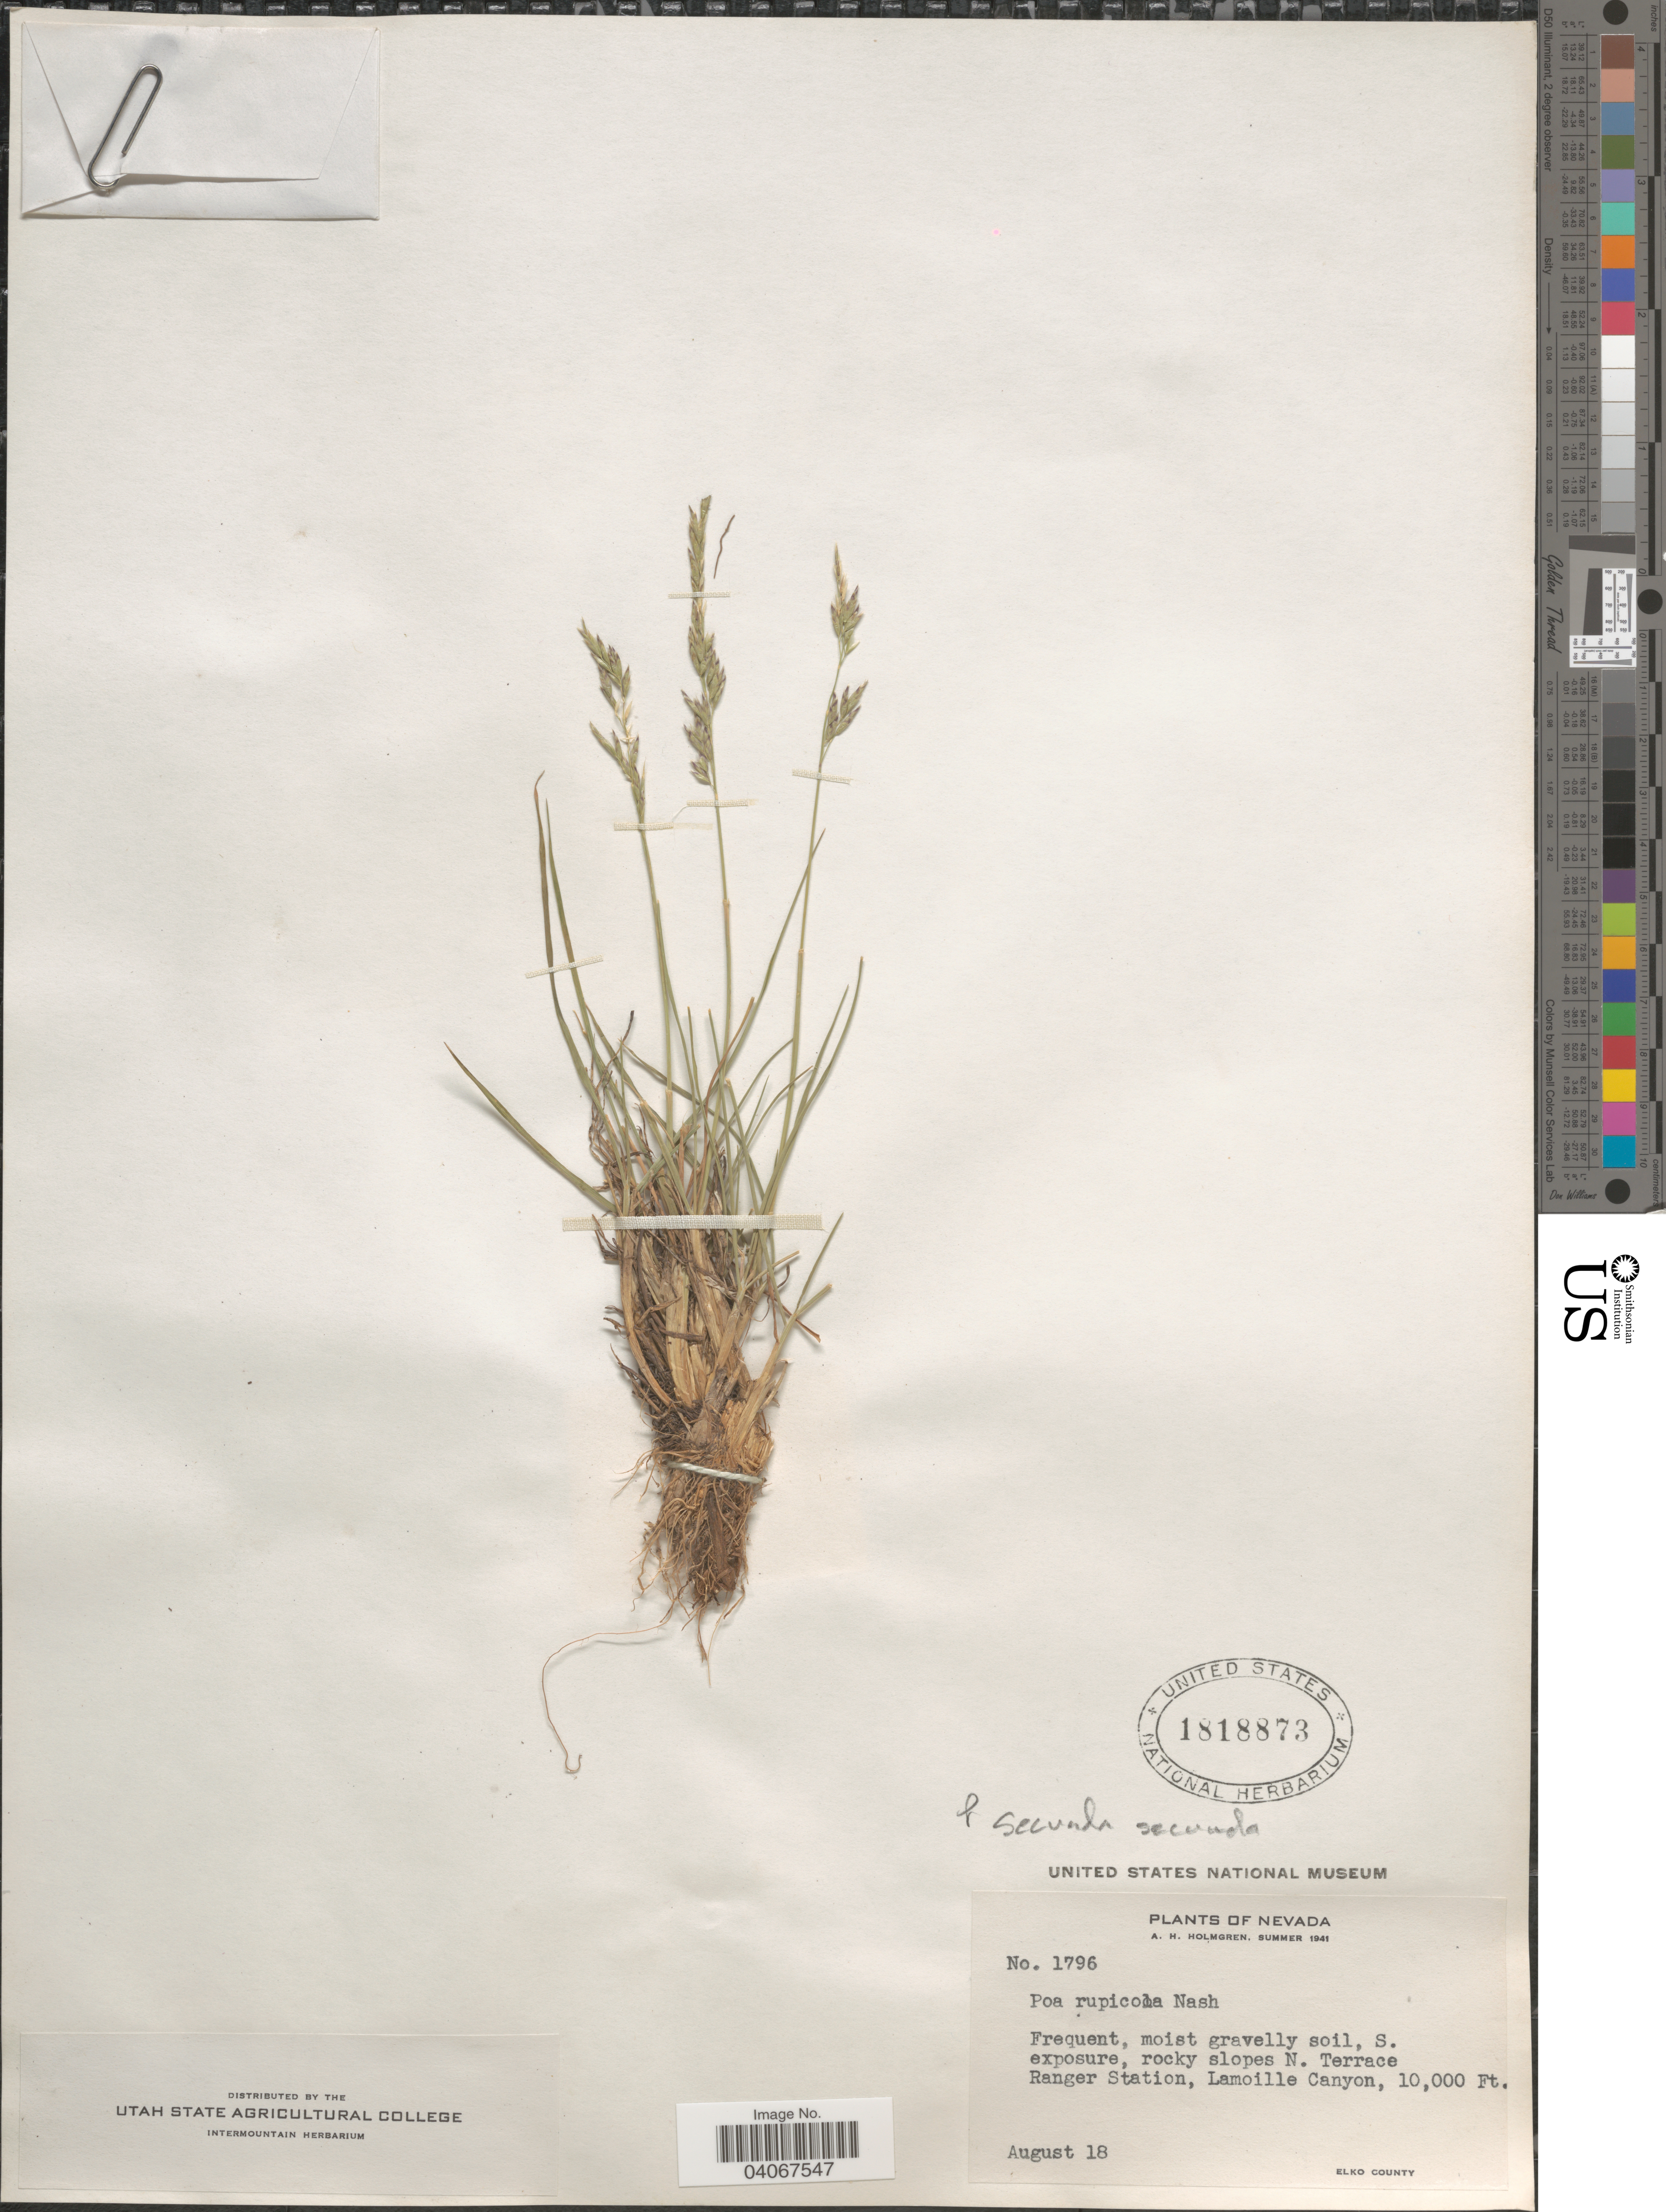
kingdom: Plantae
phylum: Tracheophyta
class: Liliopsida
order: Poales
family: Poaceae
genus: Poa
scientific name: Poa secunda subsp. secunda var. secunda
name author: J. Presl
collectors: A. H. Holmgren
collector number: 1796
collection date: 1941-08-18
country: United States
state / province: Nevada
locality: S. exposrue, rocky slopes N. Terrace Ranger Station, Lamoille Canyon. Elko County.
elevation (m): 3048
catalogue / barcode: US 1818873